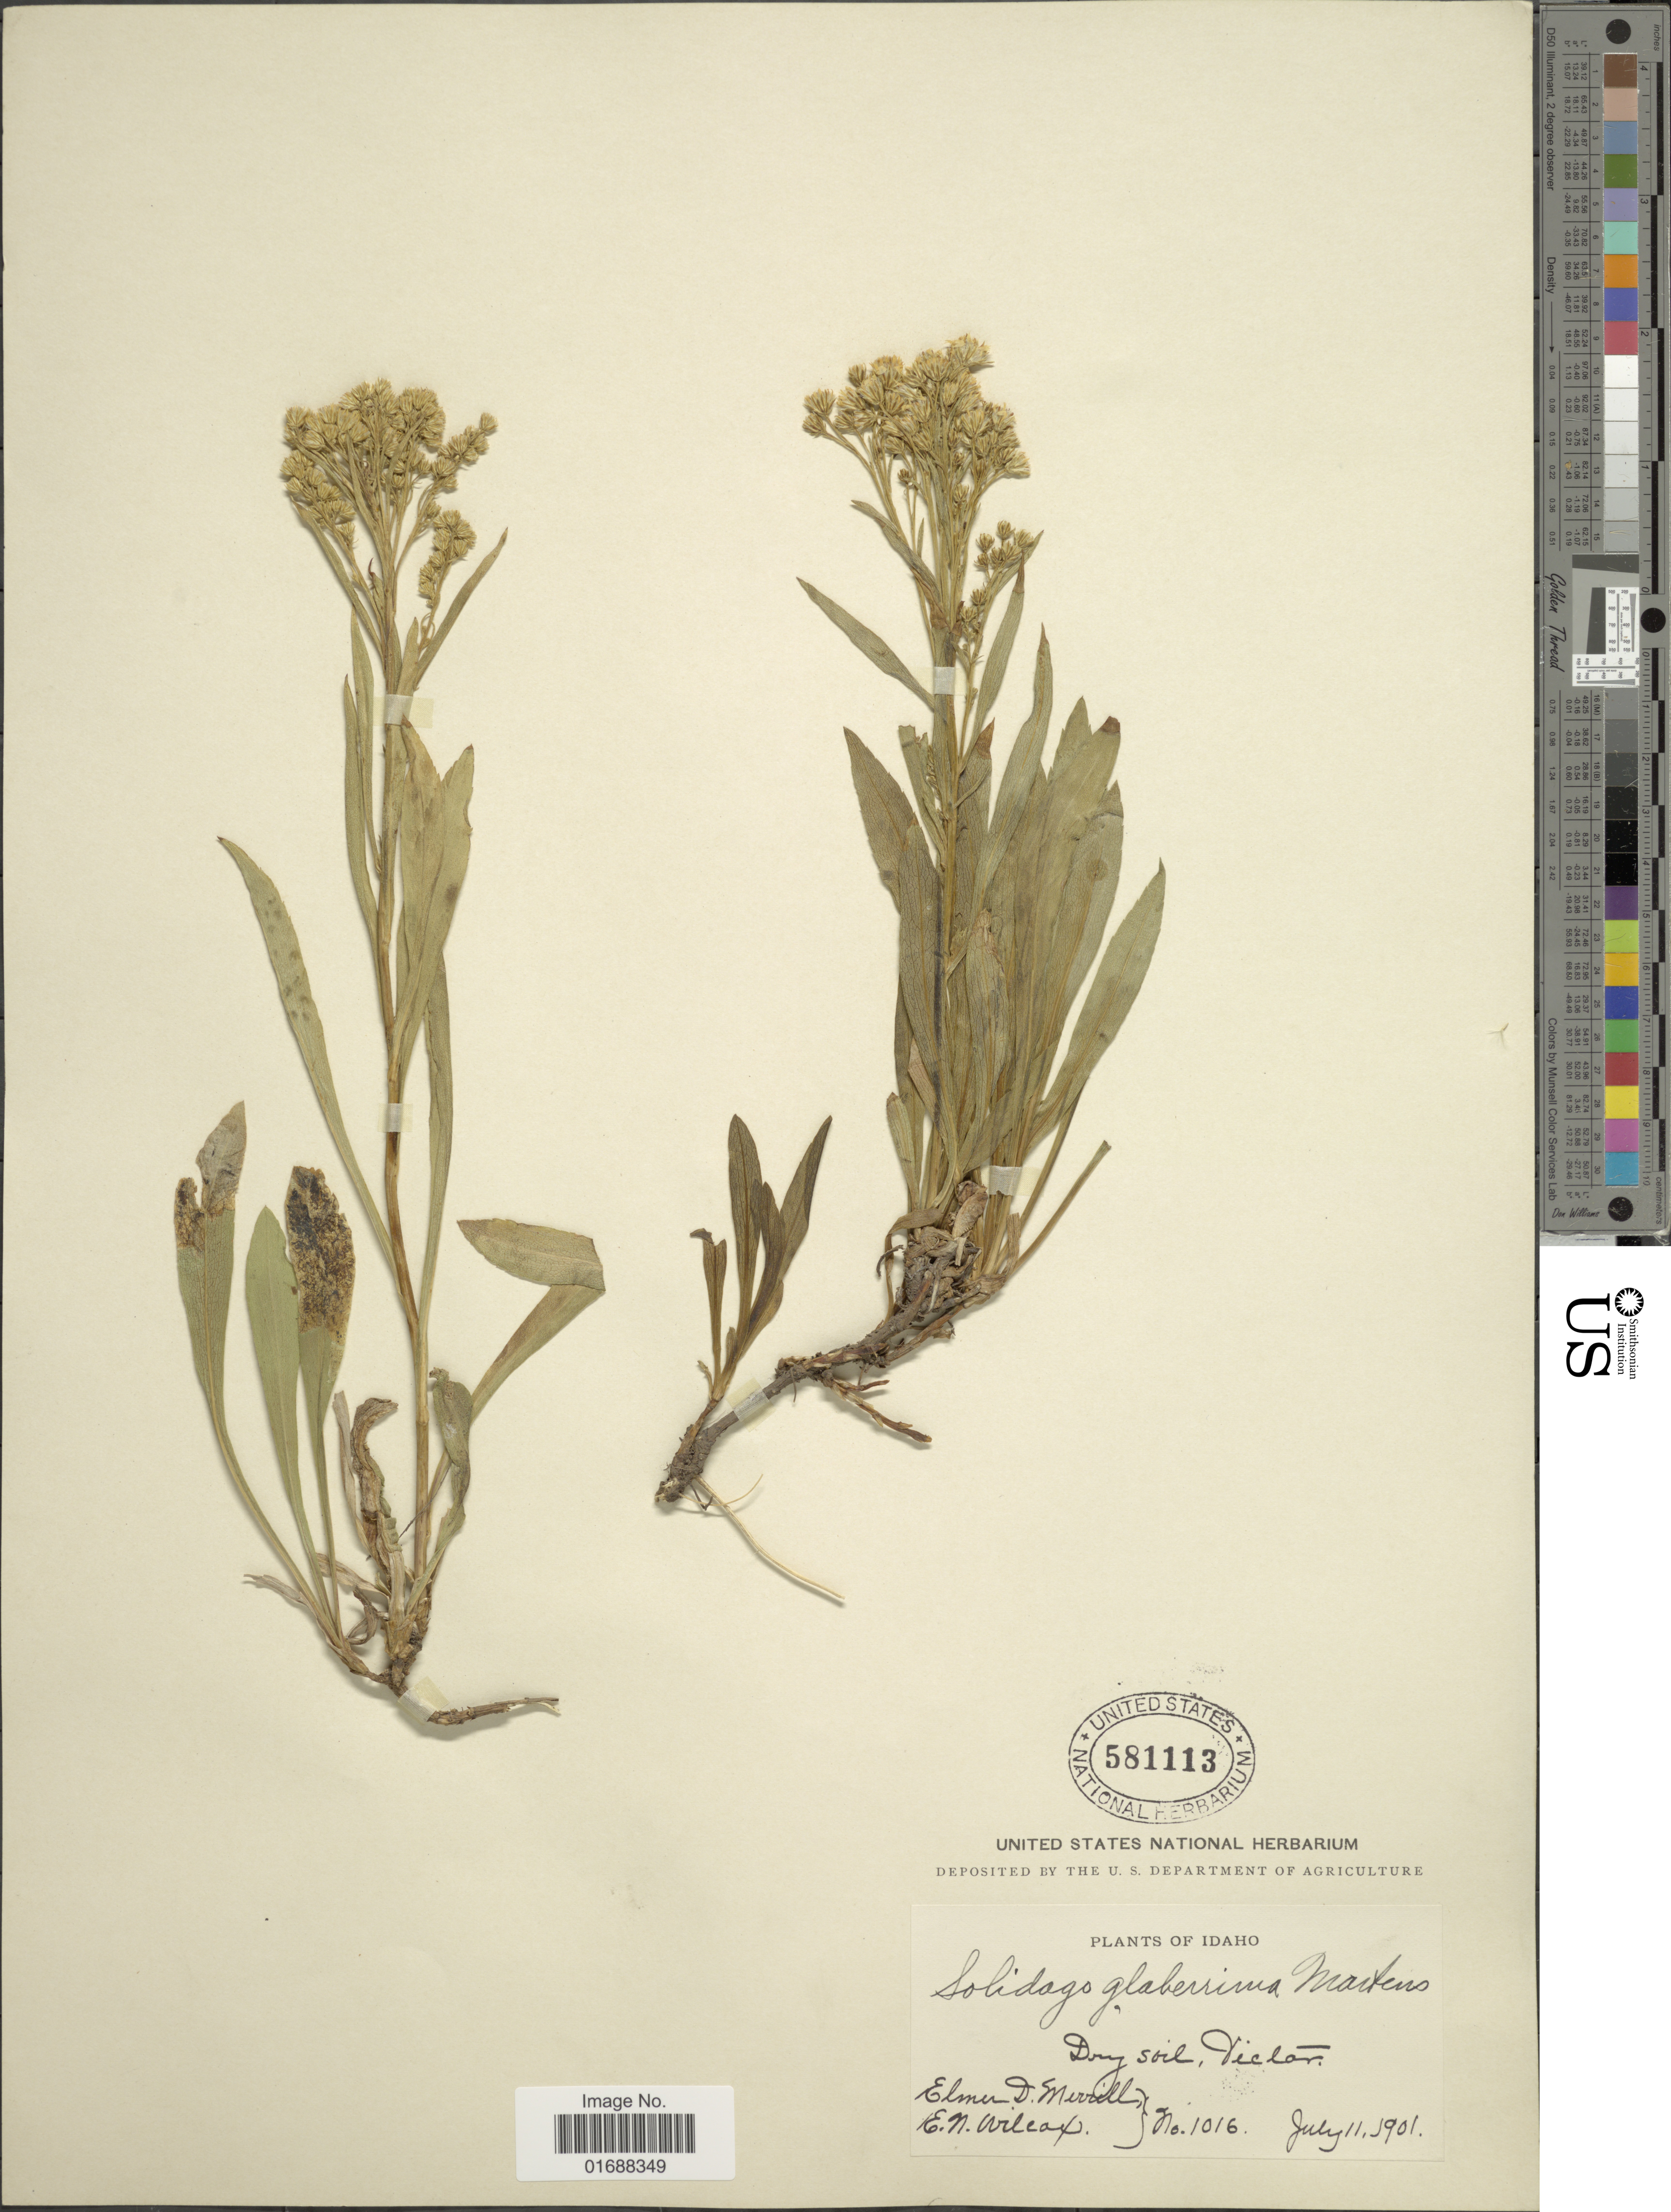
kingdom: Plantae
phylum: Tracheophyta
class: Magnoliopsida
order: Asterales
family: Asteraceae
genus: Solidago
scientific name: Solidago missouriensis var. missouriensis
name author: Nutt.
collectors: E. D. Merrill & E. Wilcox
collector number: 1016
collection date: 1901-08-11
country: United States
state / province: Idaho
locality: Victor.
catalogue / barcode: US 581113